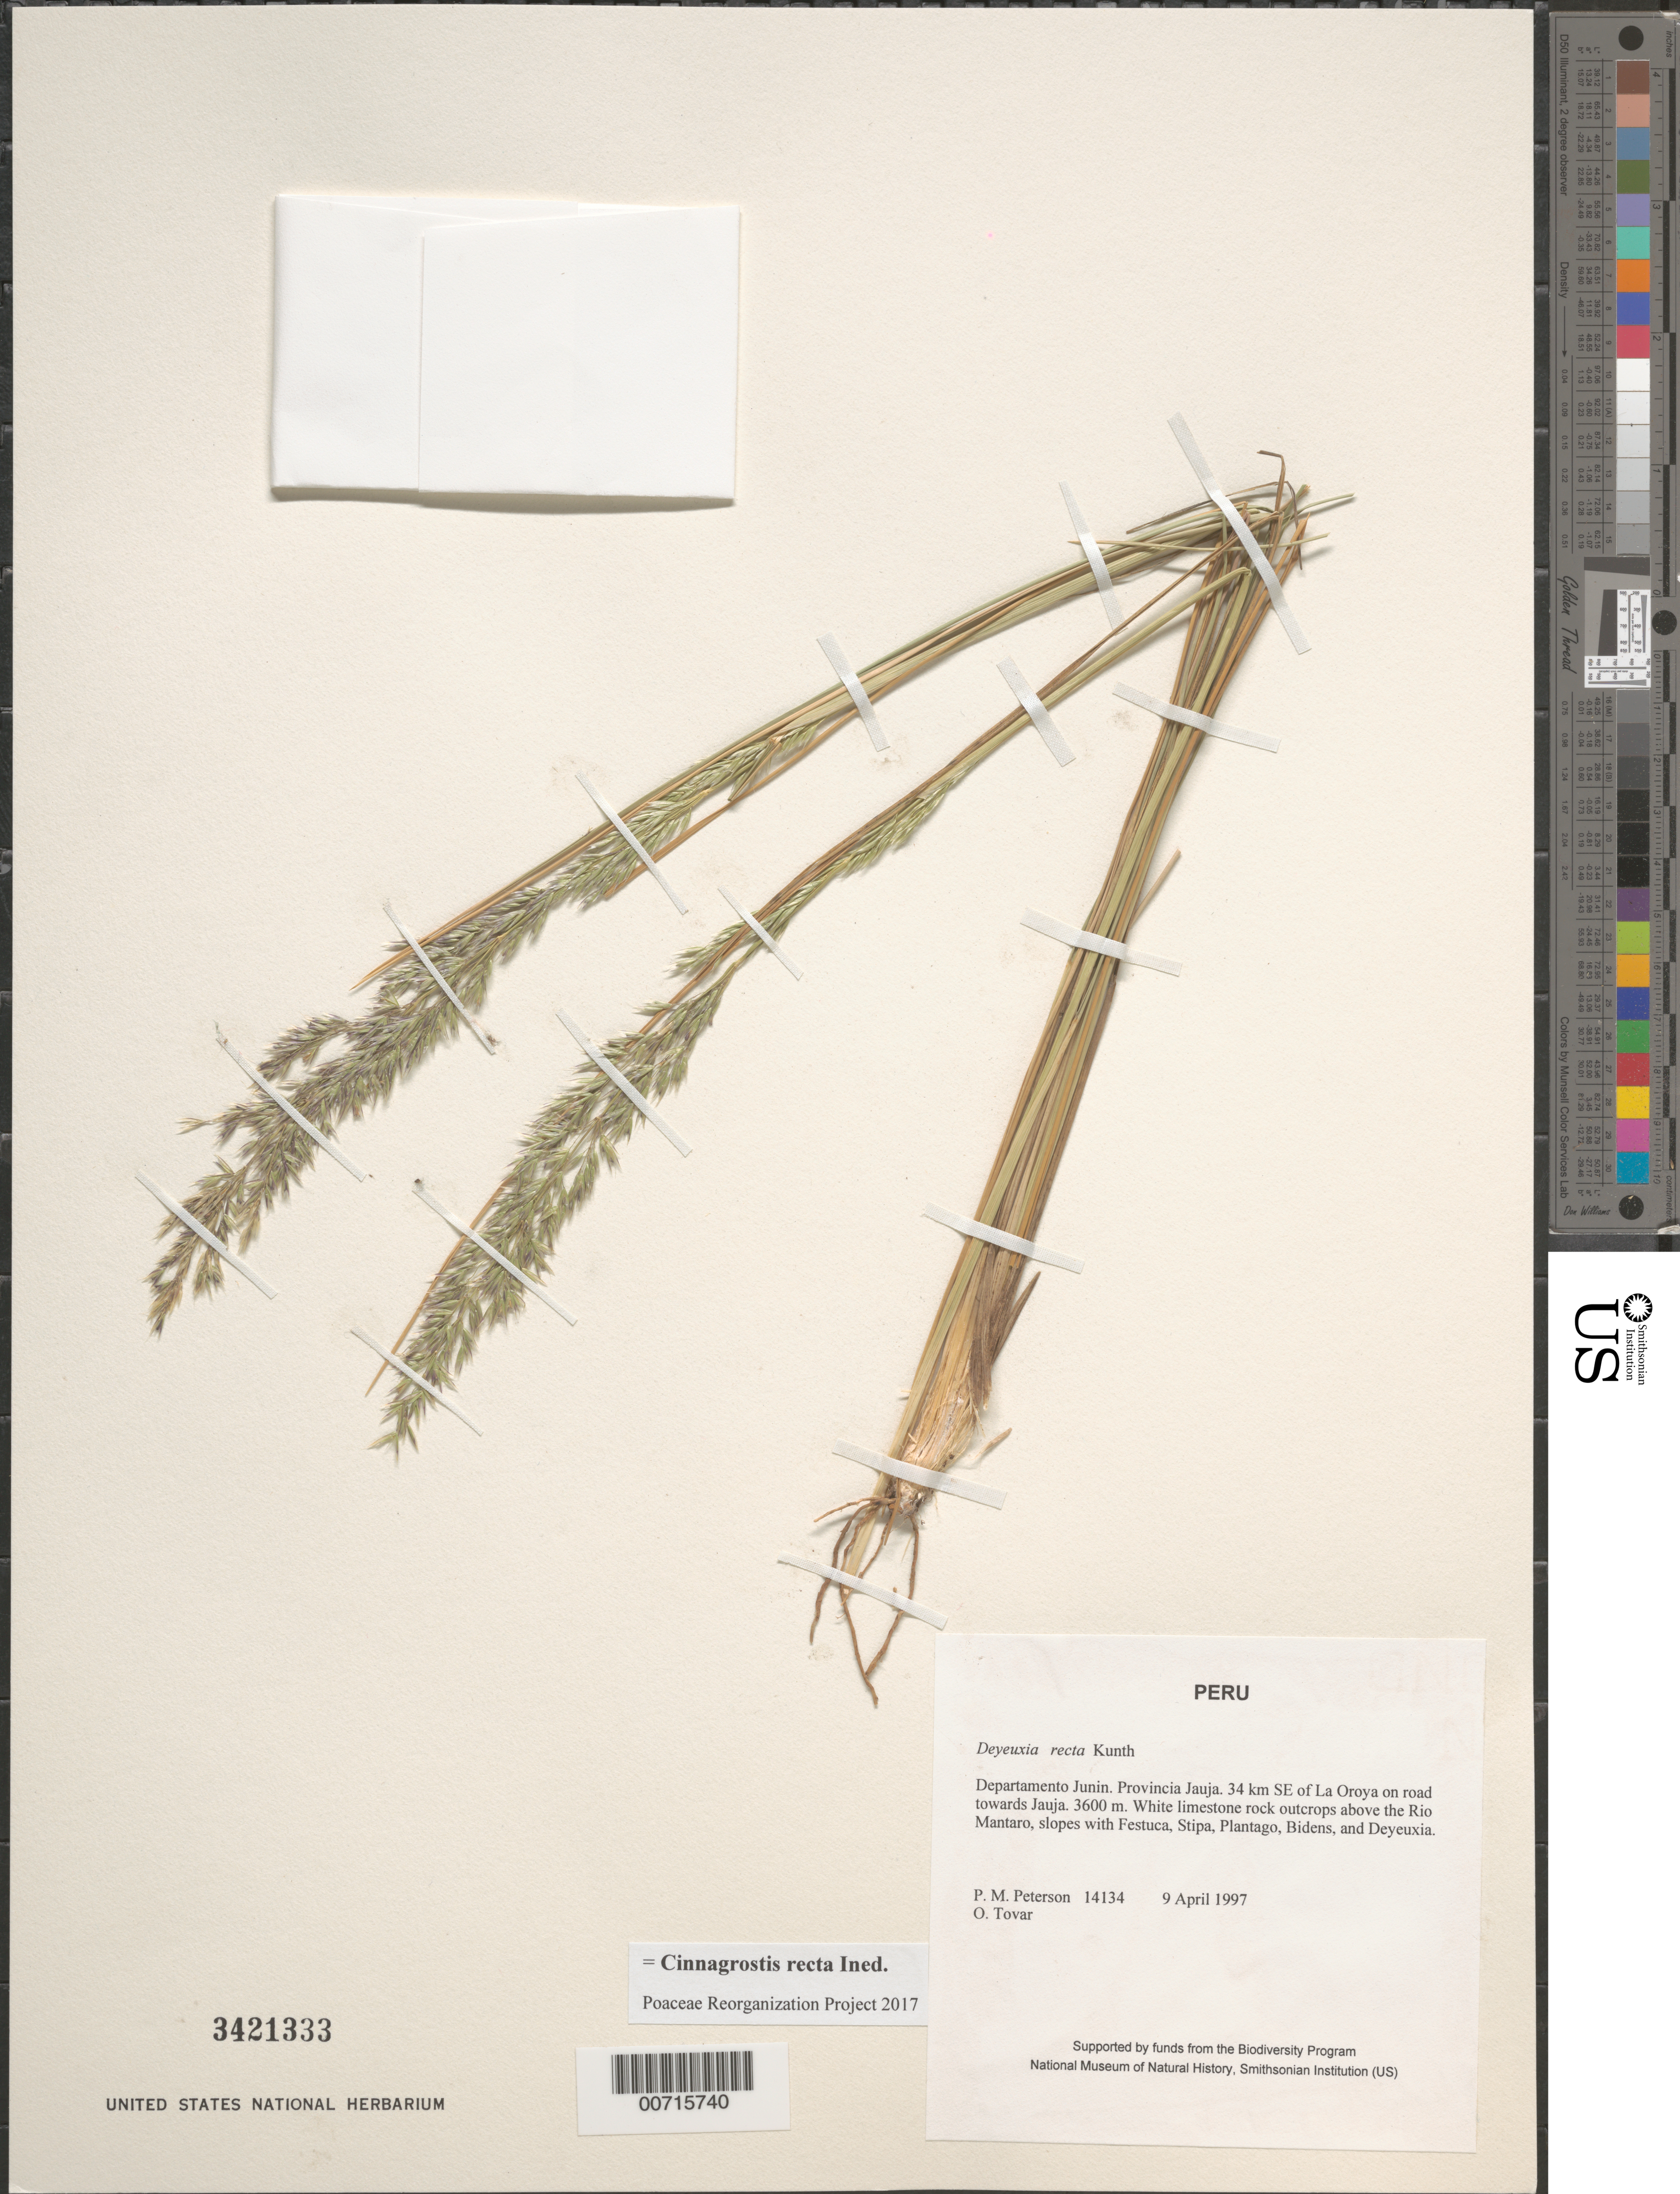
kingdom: Plantae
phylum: Tracheophyta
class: Liliopsida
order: Poales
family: Poaceae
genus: Cinnagrostis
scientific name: Cinnagrostis recta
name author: (Kunth) P.M. Peterson et al.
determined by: Poaceae Reorganization Project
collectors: P. M. Peterson & Ó. Tovar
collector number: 14134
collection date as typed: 09 Apr 1997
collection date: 1997-04-09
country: Peru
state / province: Junín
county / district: Jauja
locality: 34 km SE of La Oroya on road towards Jauja.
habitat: White limestone rock outcrops above the Rio Mantaro, slopes with Festuca, Stipa, Plantago, Bidens, and Deyeuxia.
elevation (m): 3600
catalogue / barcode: US 3421333